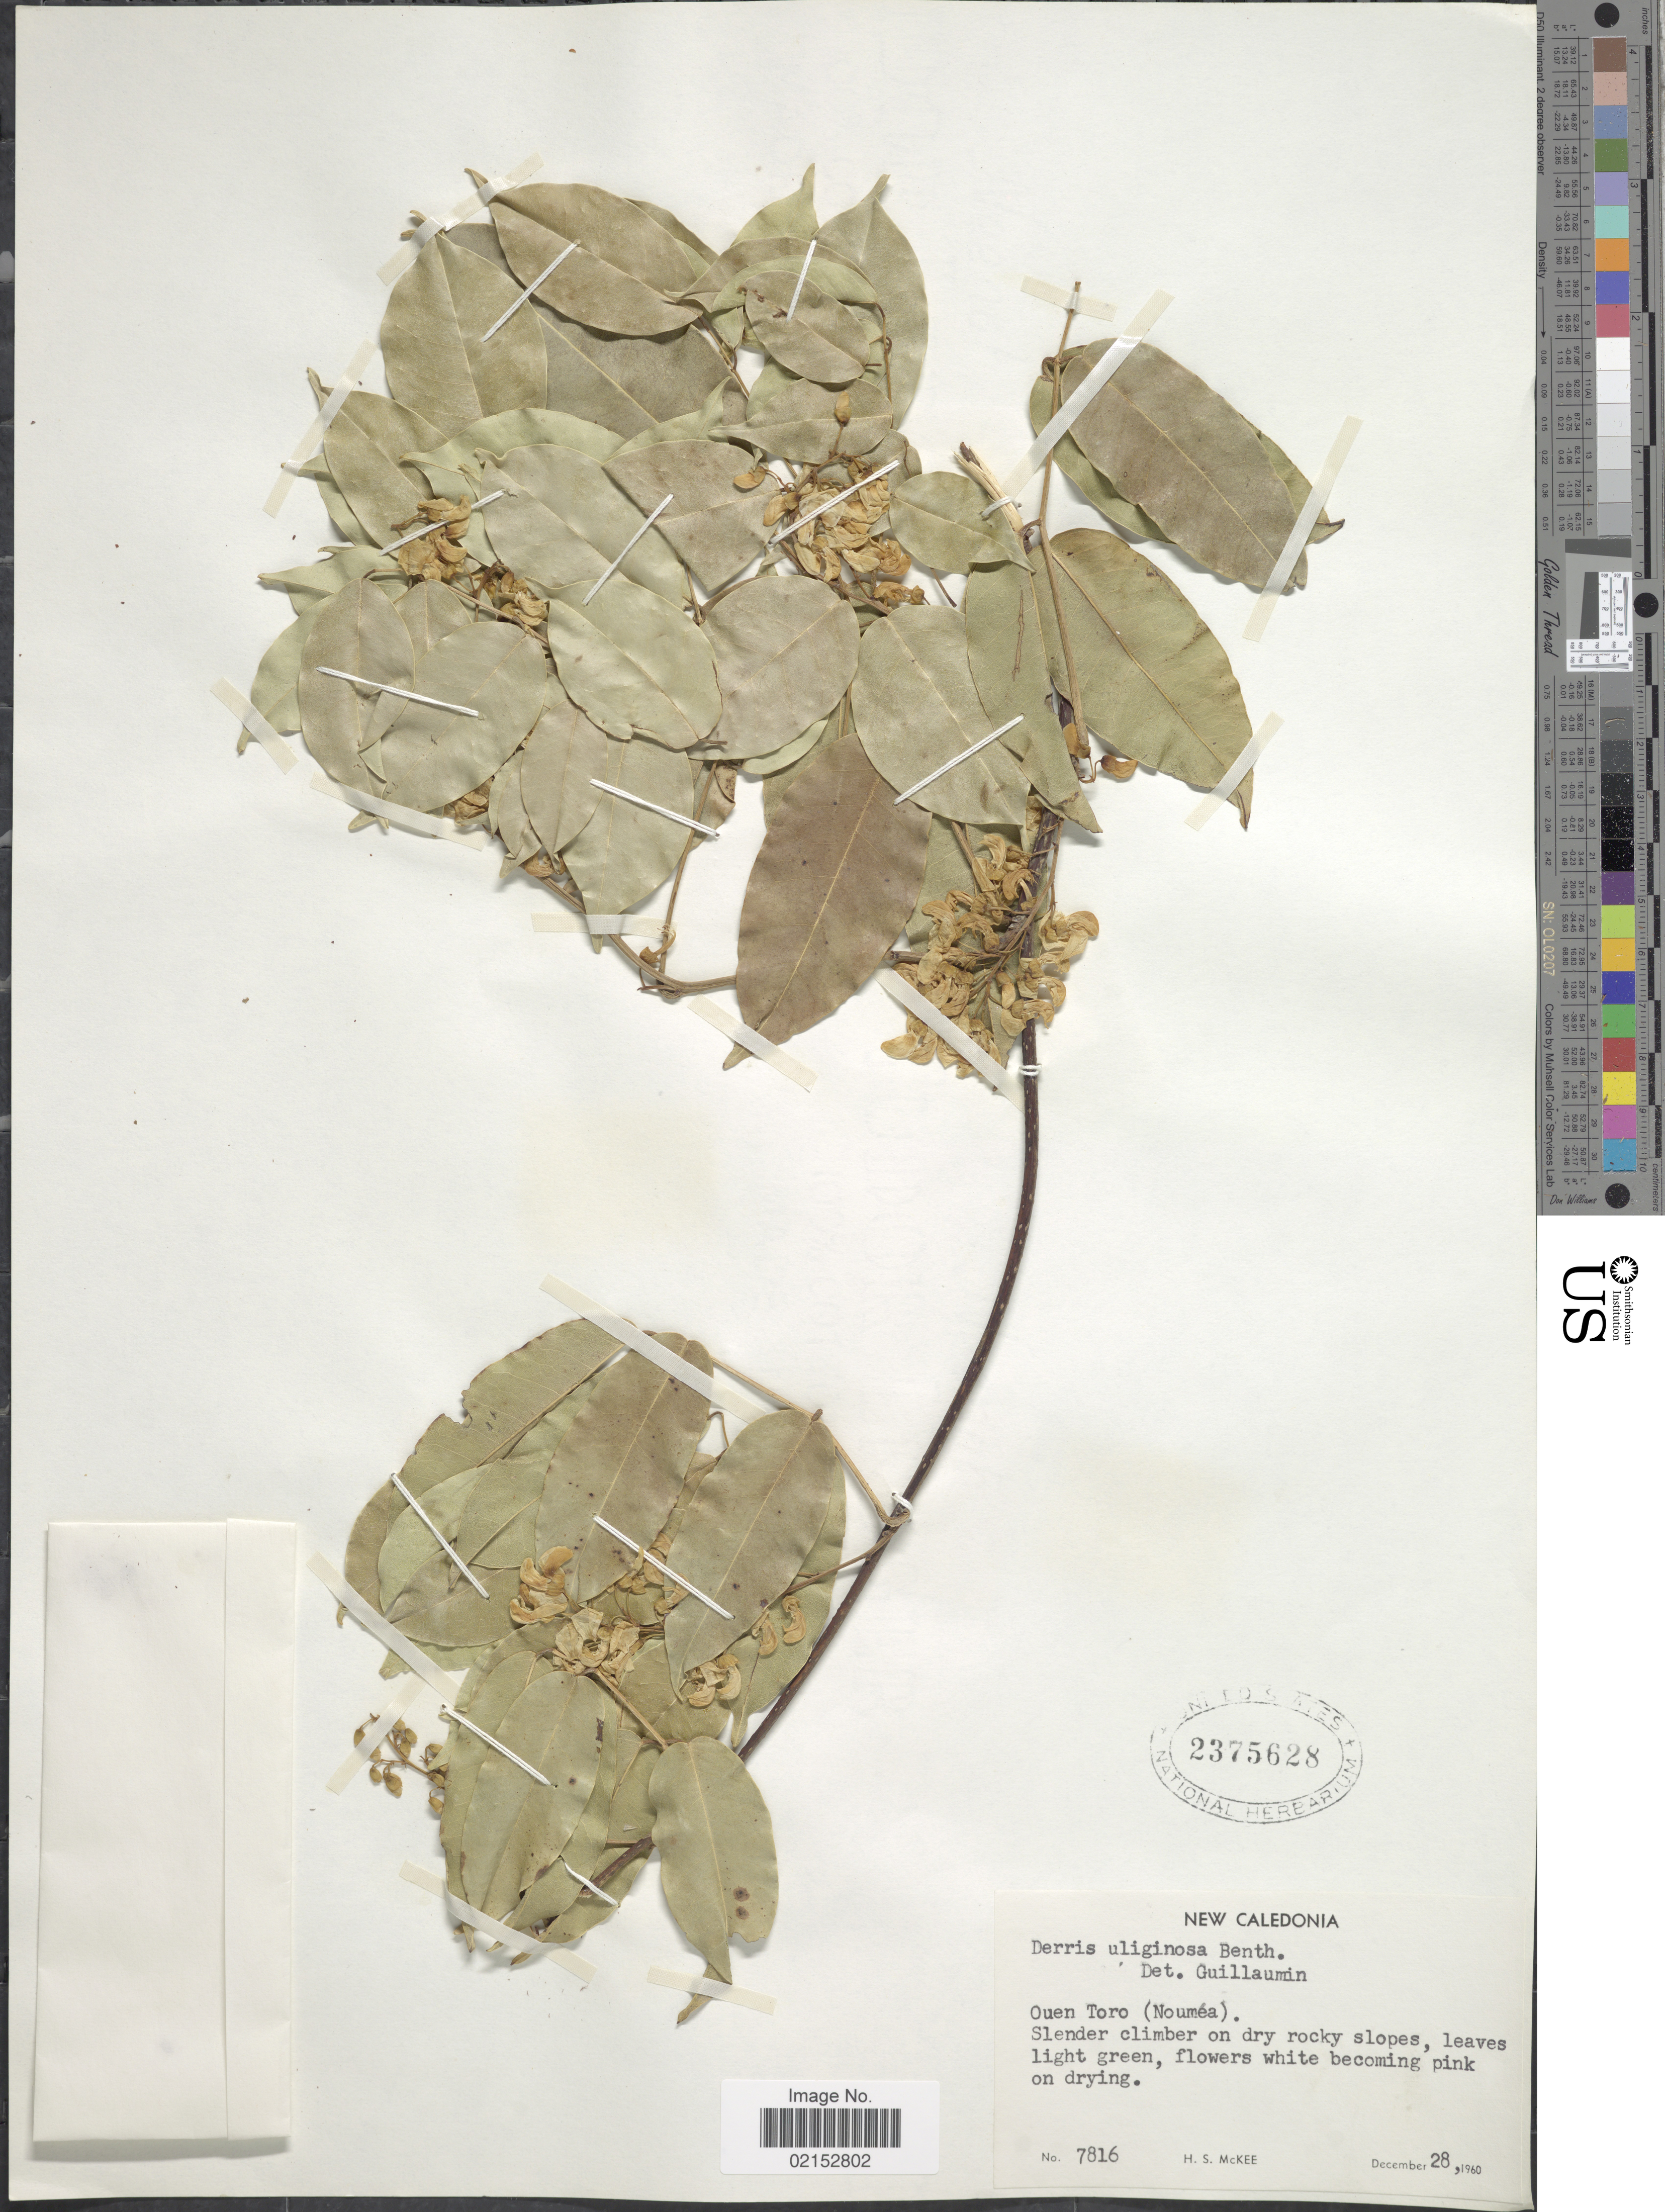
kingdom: Plantae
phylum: Tracheophyta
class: Magnoliopsida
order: Fabales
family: Fabaceae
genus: Derris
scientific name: Derris uliginosa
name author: (Willd.) Benth.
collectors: H. S. McKee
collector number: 7816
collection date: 1960-12-28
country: New Caledonia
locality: Ouen Toro (Noumea)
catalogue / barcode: US 2375628